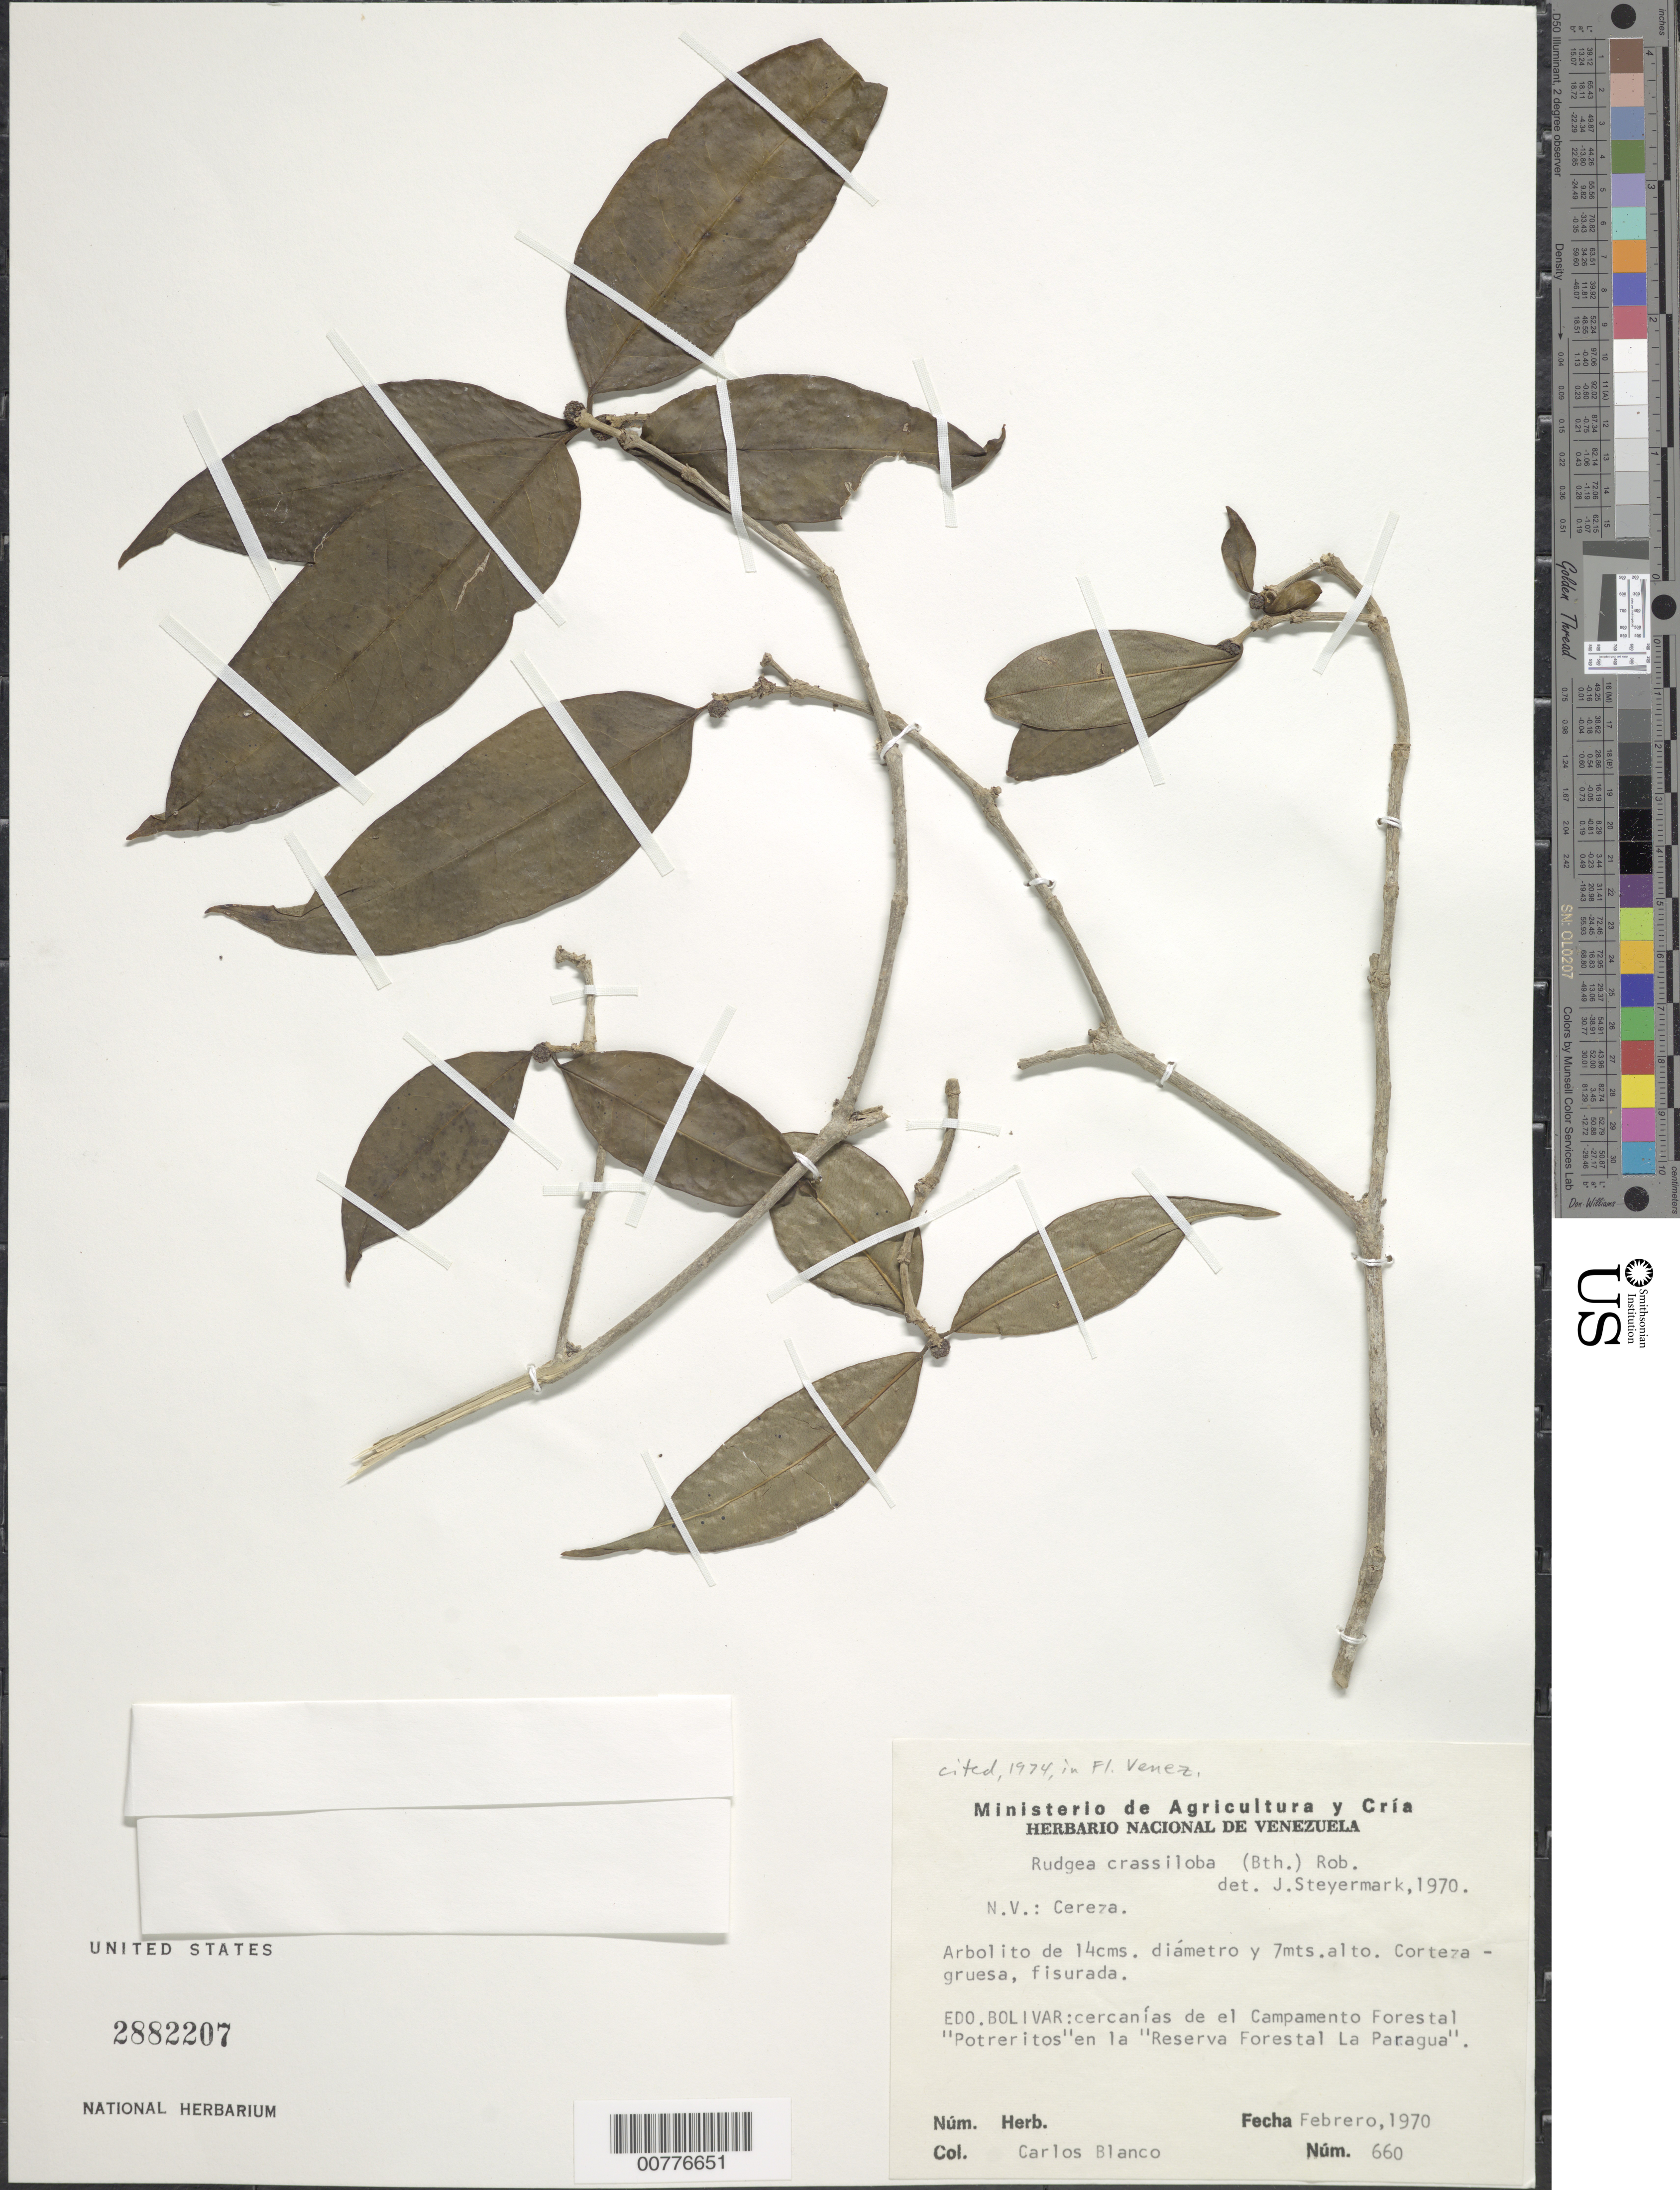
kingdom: Plantae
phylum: Tracheophyta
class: Magnoliopsida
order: Gentianales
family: Rubiaceae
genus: Rudgea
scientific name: Rudgea crassiloba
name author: (Benth.) B.L. Rob.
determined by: Steyermark, Julian A., (VEN)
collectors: C. A. Blanco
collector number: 660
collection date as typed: Feb-70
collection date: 1970-02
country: Venezuela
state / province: Bolívar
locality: Reserva Forestal La Paragua, cercanias de el Campamento Forestal "Potreritos"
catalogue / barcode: US 2882207